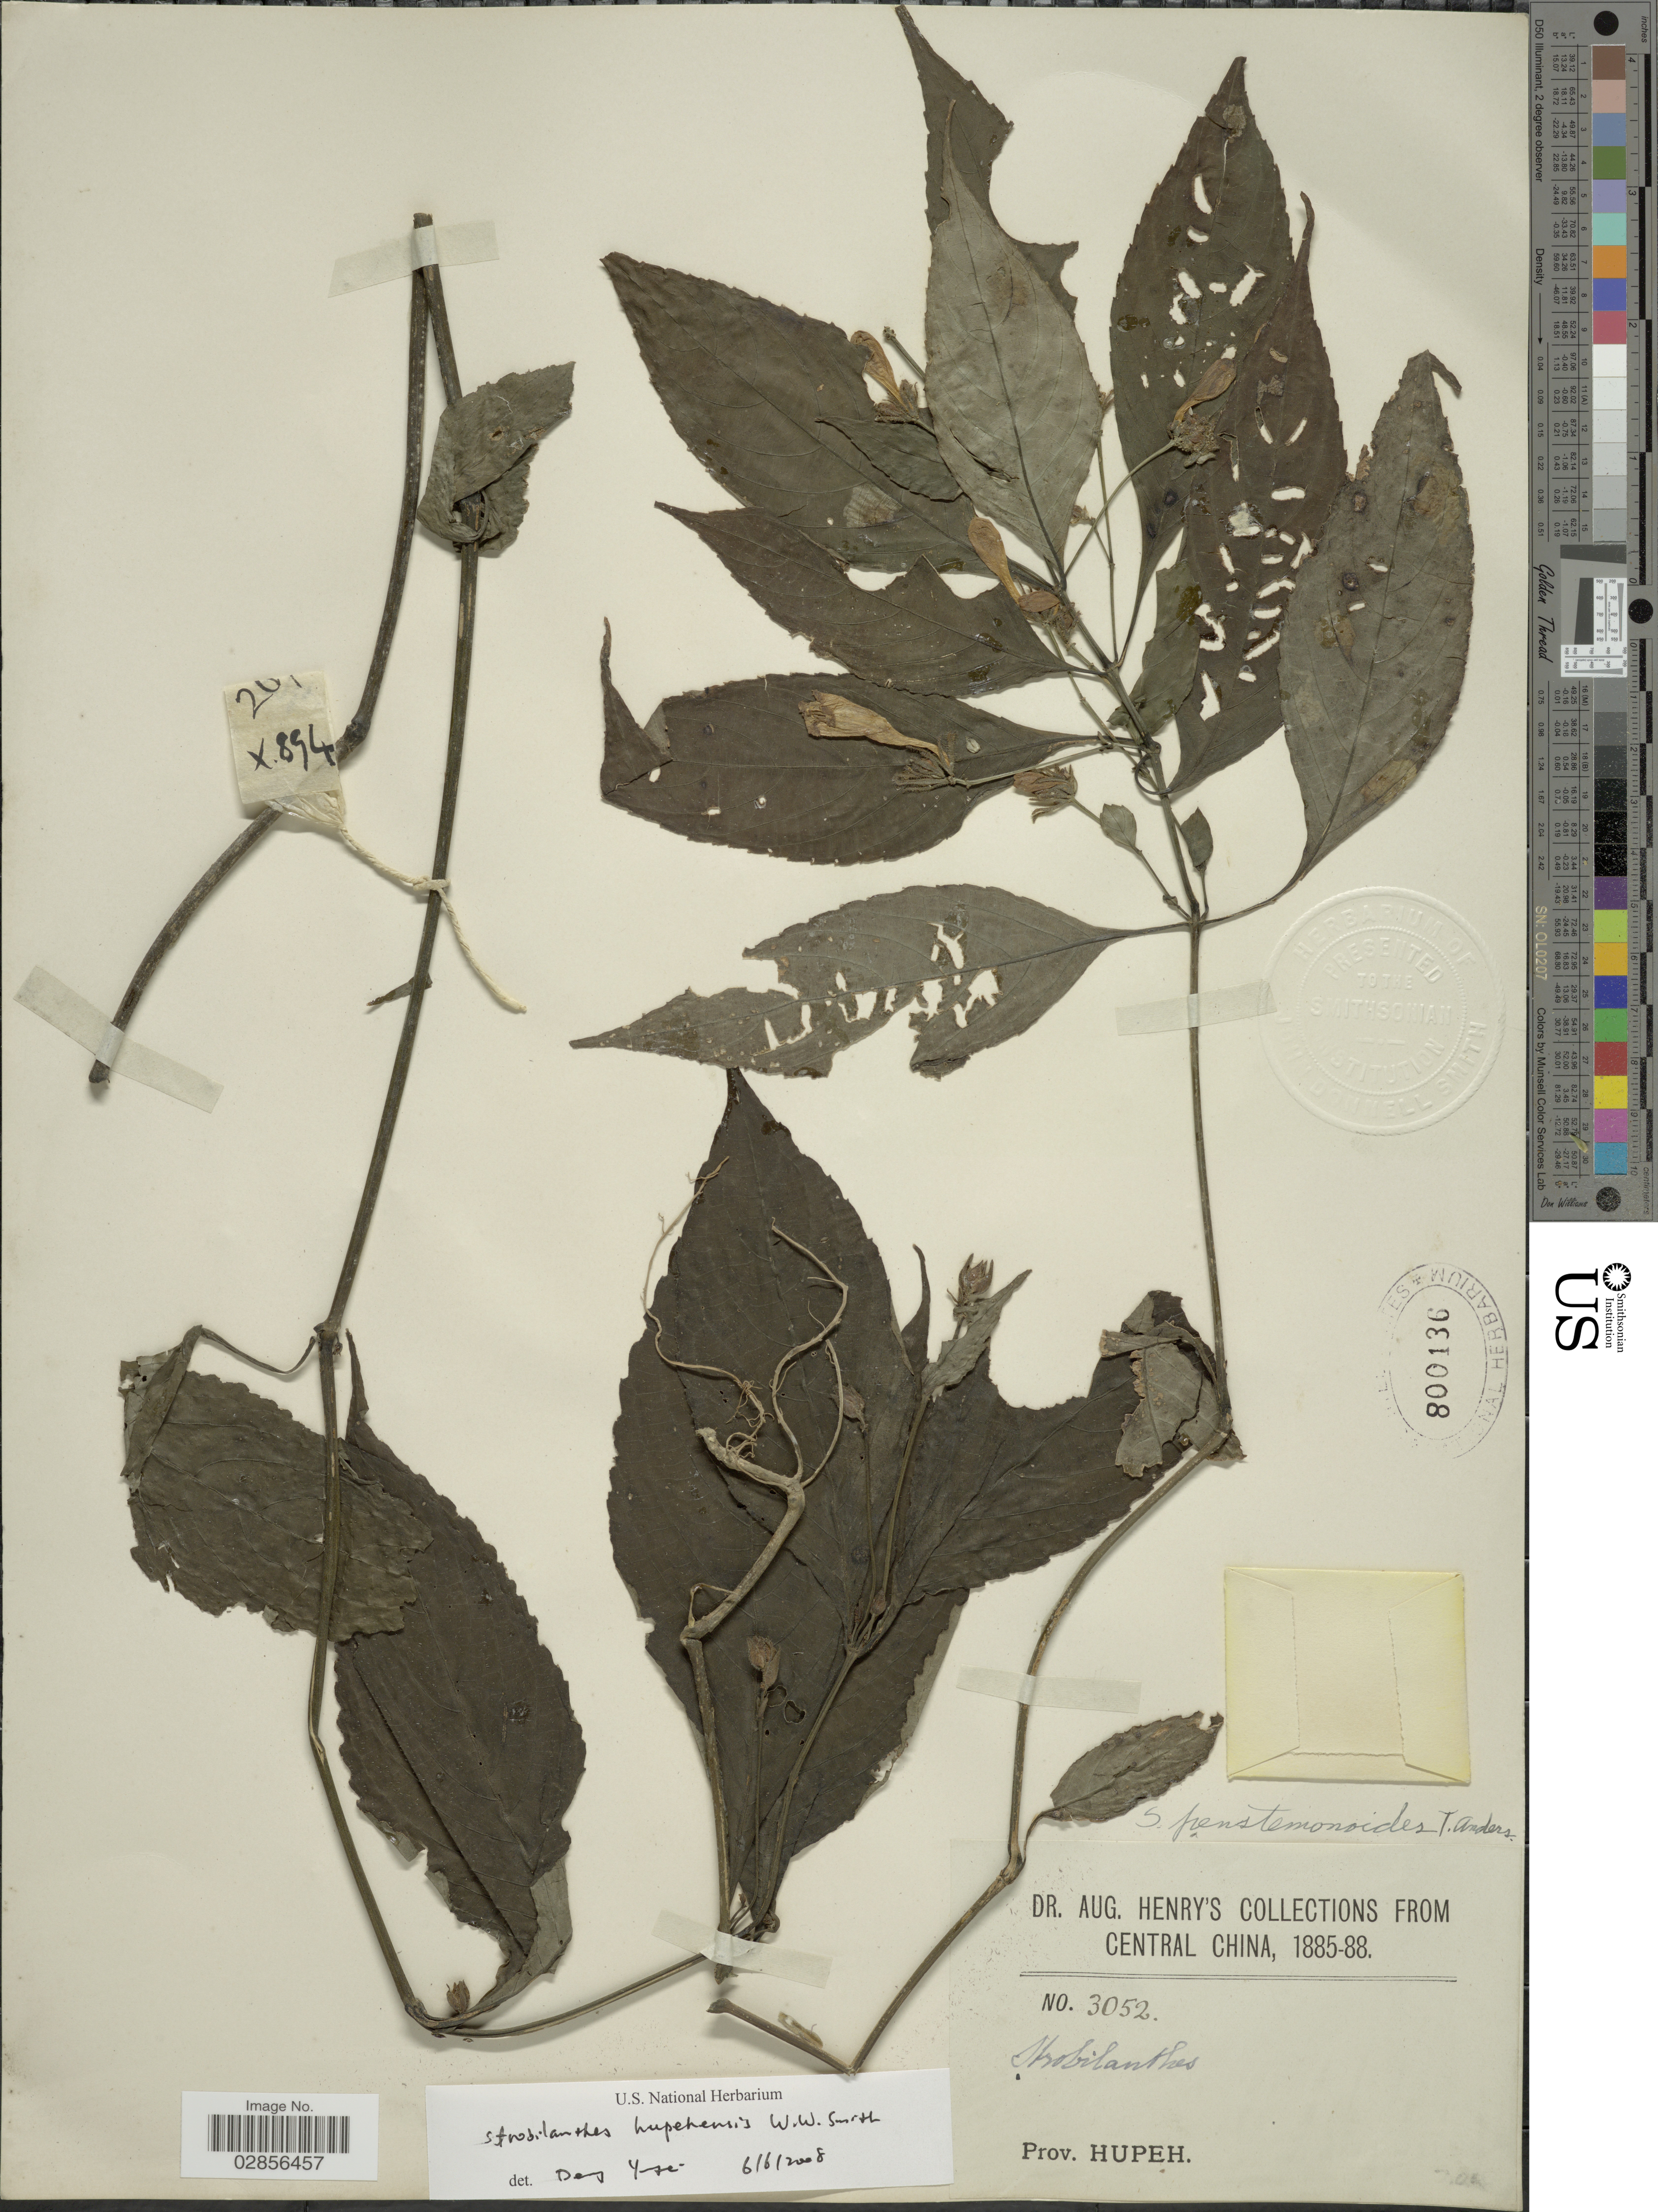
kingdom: Plantae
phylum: Tracheophyta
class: Magnoliopsida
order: Lamiales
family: Acanthaceae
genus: Strobilanthes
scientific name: Strobilanthes hupehensis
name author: W.W. Sm.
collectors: A. Henry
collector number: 3052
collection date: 1885/1888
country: China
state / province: Hubei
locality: Central China. Prov. Hupeh.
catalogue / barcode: US 800136